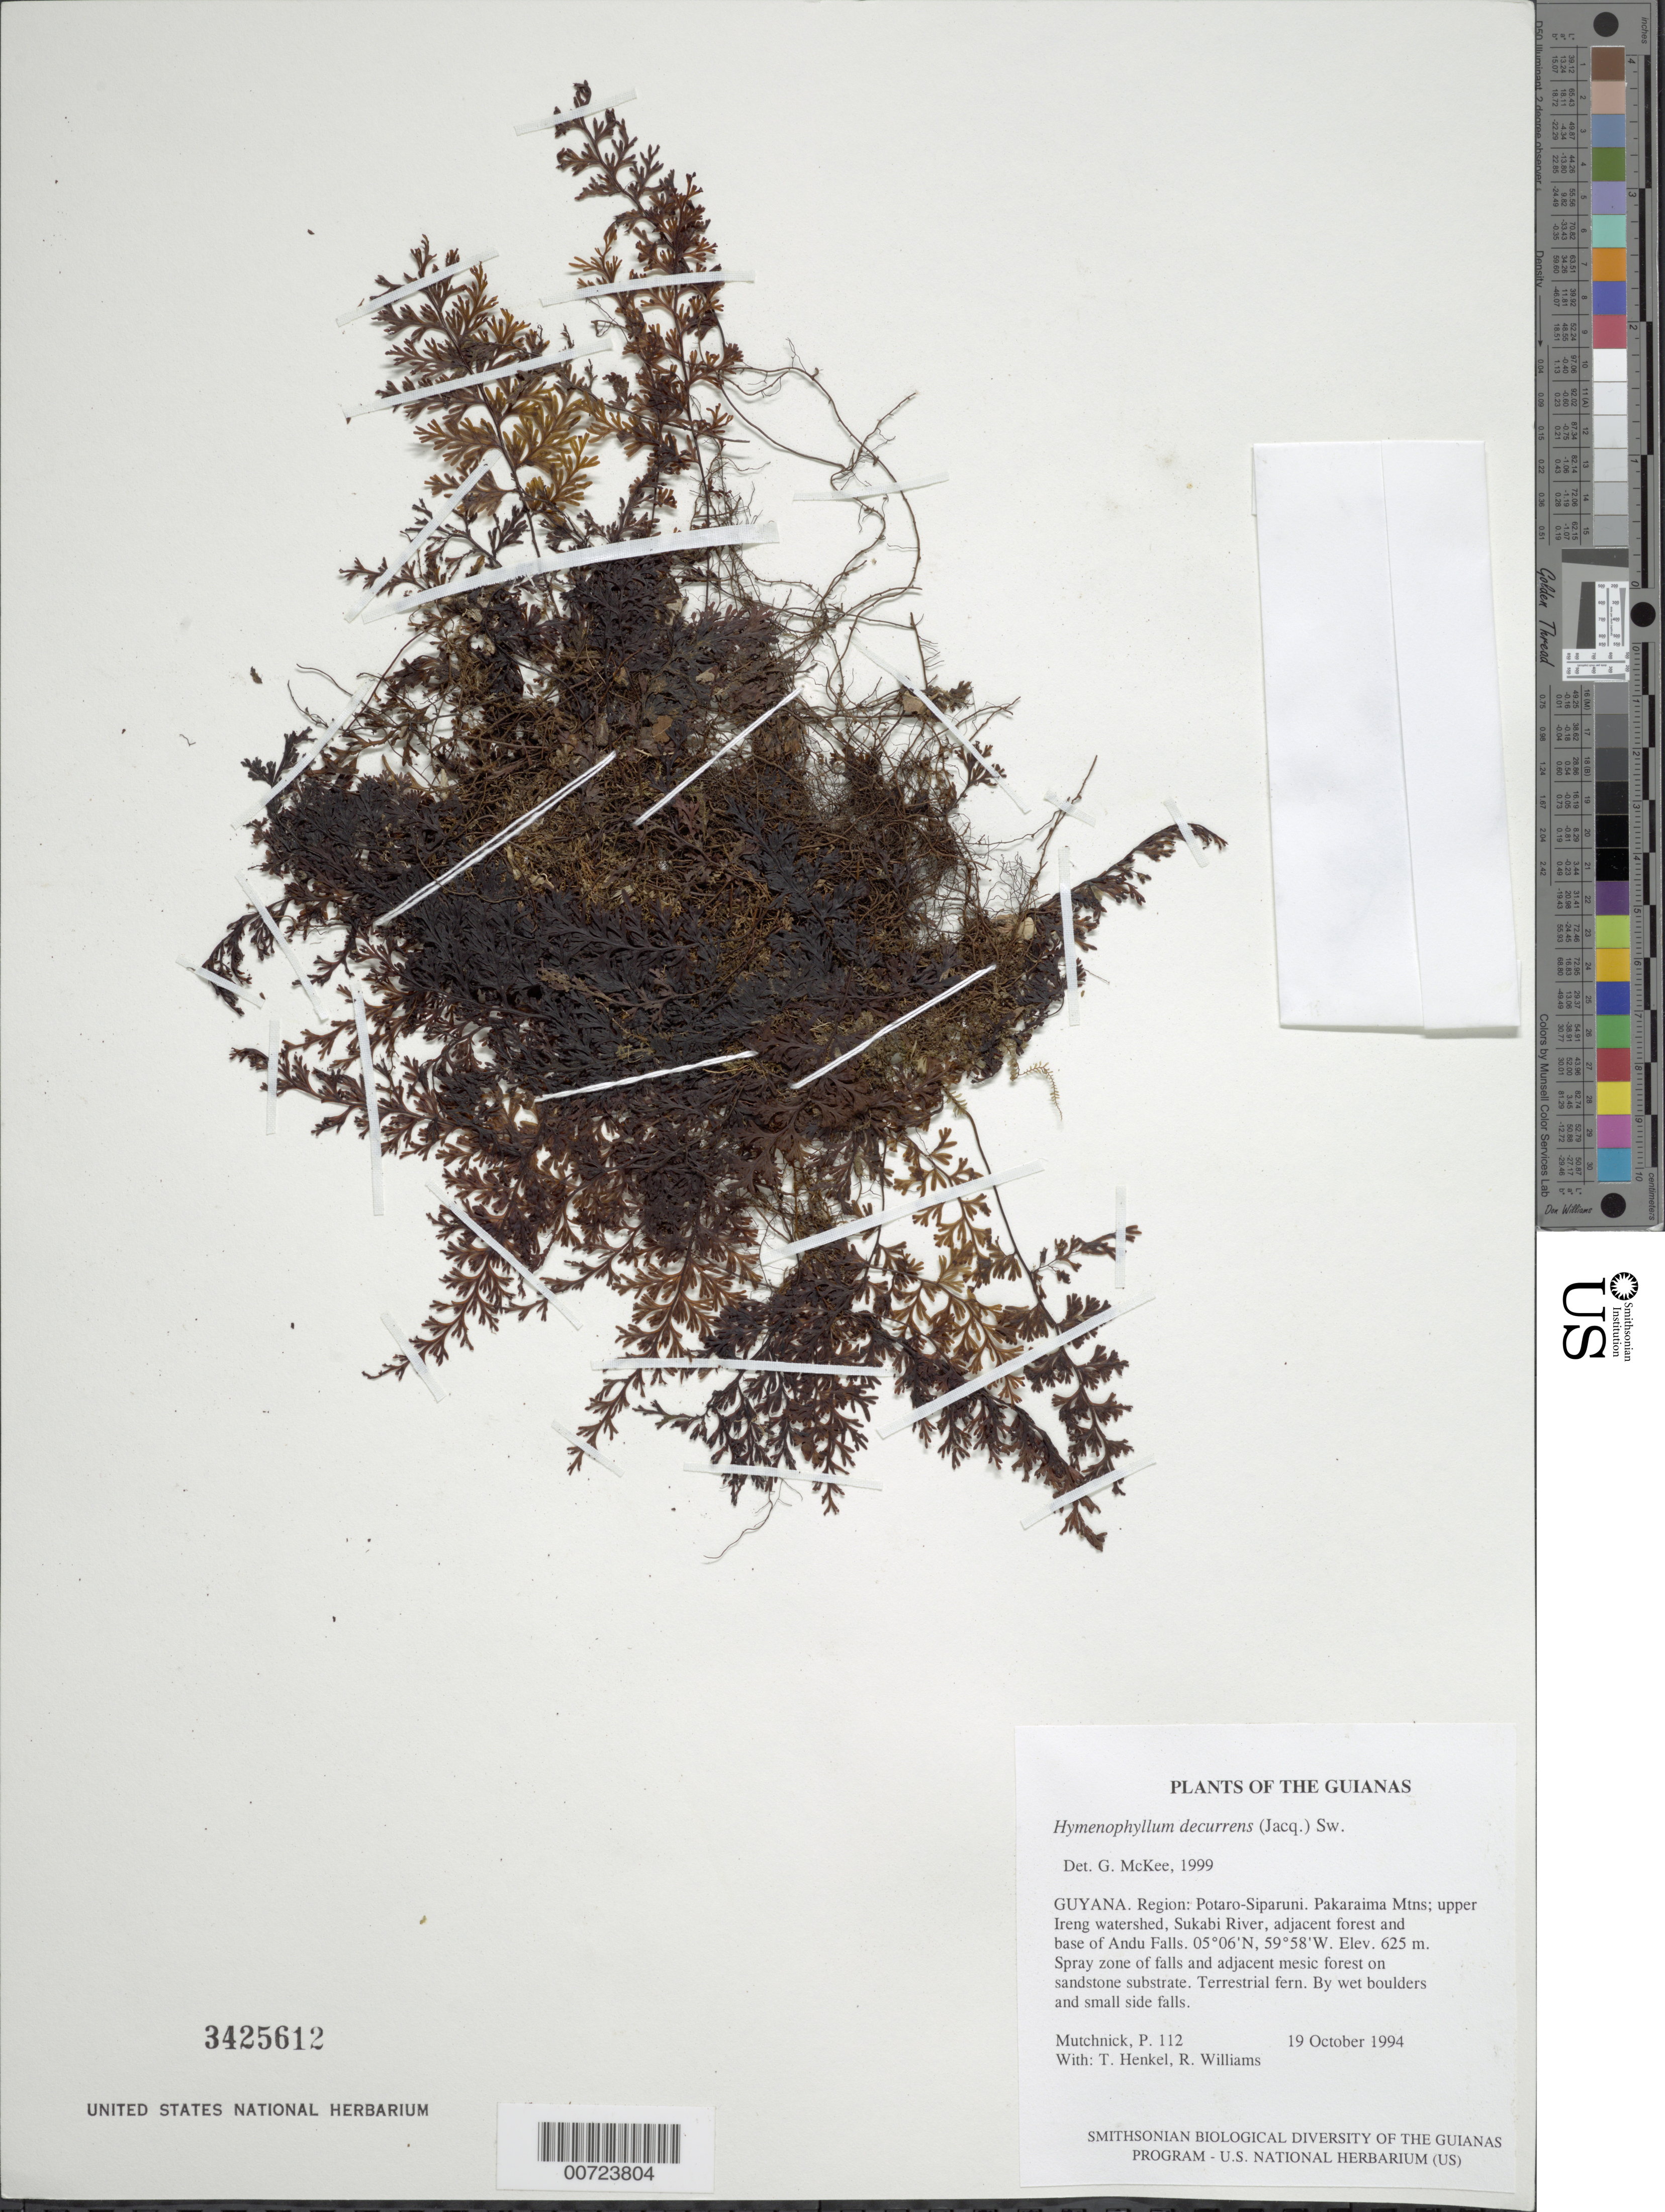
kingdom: Plantae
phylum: Tracheophyta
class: Polypodiopsida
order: Hymenophyllales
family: Hymenophyllaceae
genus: Hymenophyllum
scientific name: Hymenophyllum decurrens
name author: (Jacq.) Sw.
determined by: McKee, G. S., (US), NMNH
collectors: P. Mutchnick, T. Henkel & R. Williams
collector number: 112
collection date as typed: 19 October 1994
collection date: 1994-10-19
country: Guyana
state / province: Potaro-Siparuni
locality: Pakaraima Mtns; upper Ireng watershed, Sukabi River, adjacent forest and base of Andu Falls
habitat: Spray zone of falls and adjacent mesic forest on sandstone substrate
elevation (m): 625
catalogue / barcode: US 3425612